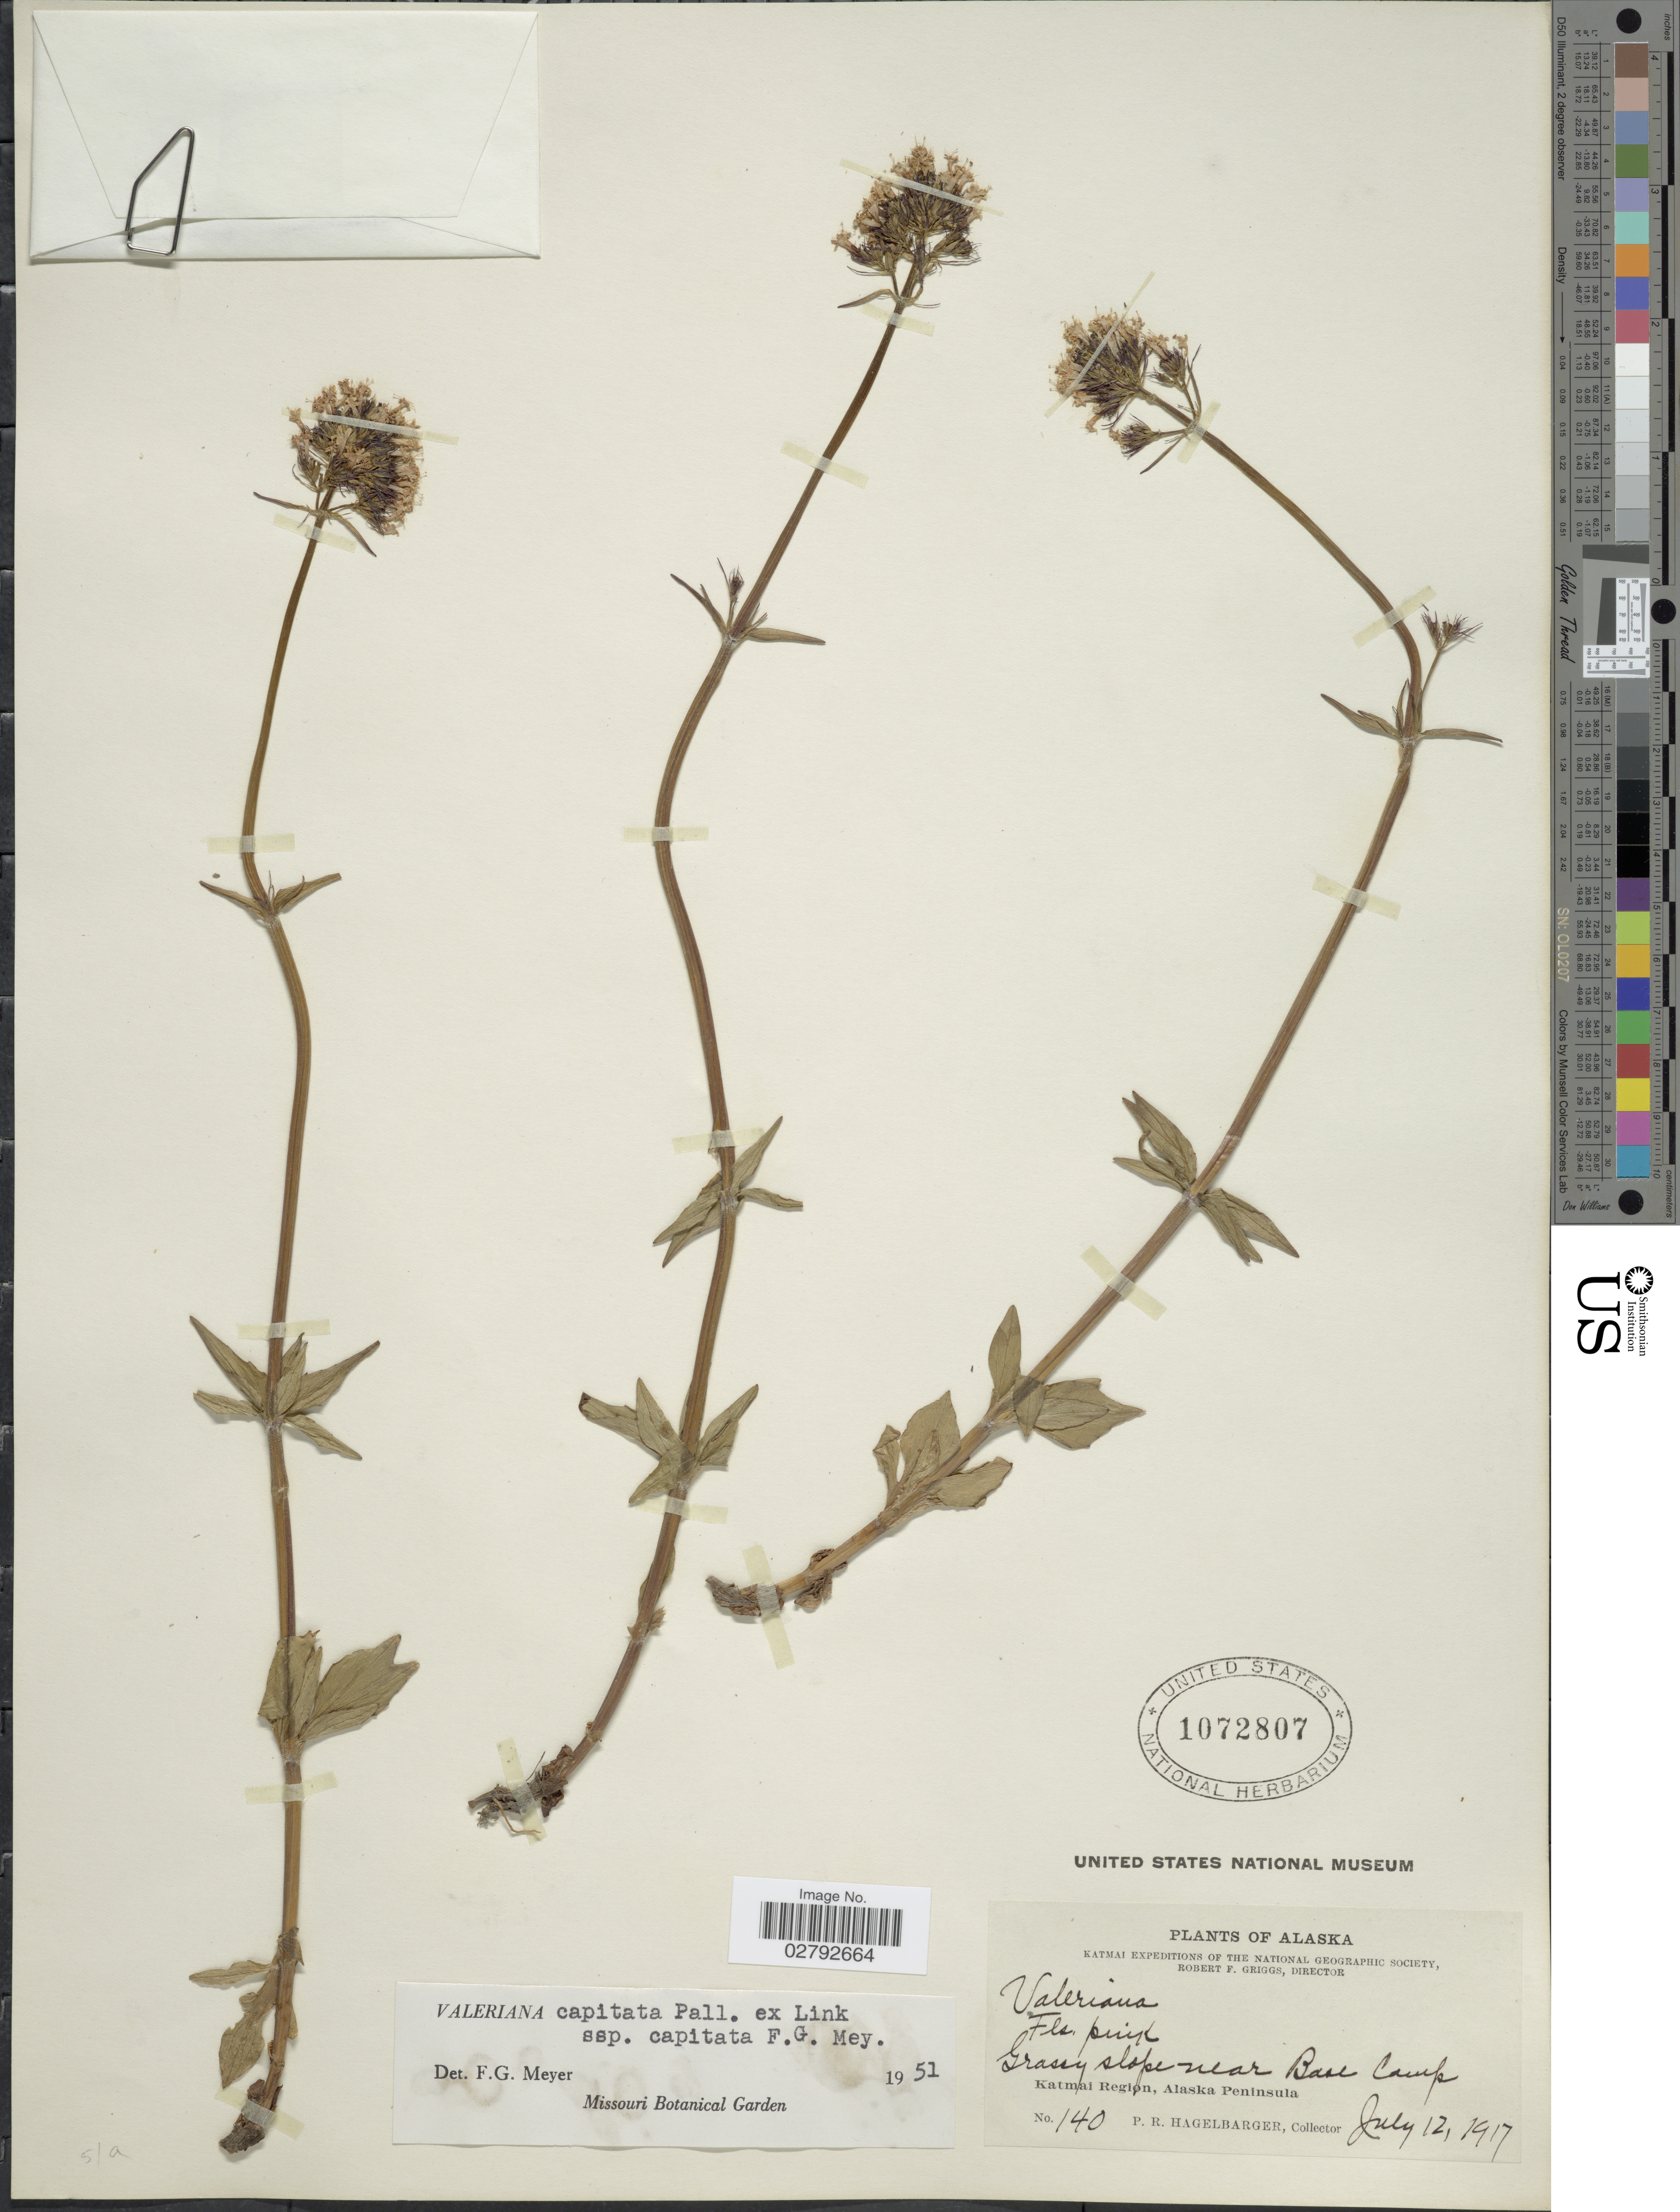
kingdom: Plantae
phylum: Tracheophyta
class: Magnoliopsida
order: Dipsacales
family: Caprifoliaceae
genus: Valeriana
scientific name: Valeriana capitata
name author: Link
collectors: P. Hagelbarger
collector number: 140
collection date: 1917-07-12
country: United States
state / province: Alaska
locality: Grassy slope near Base Camp. Katmai Region, Alaska Peninsula.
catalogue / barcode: US 1072807